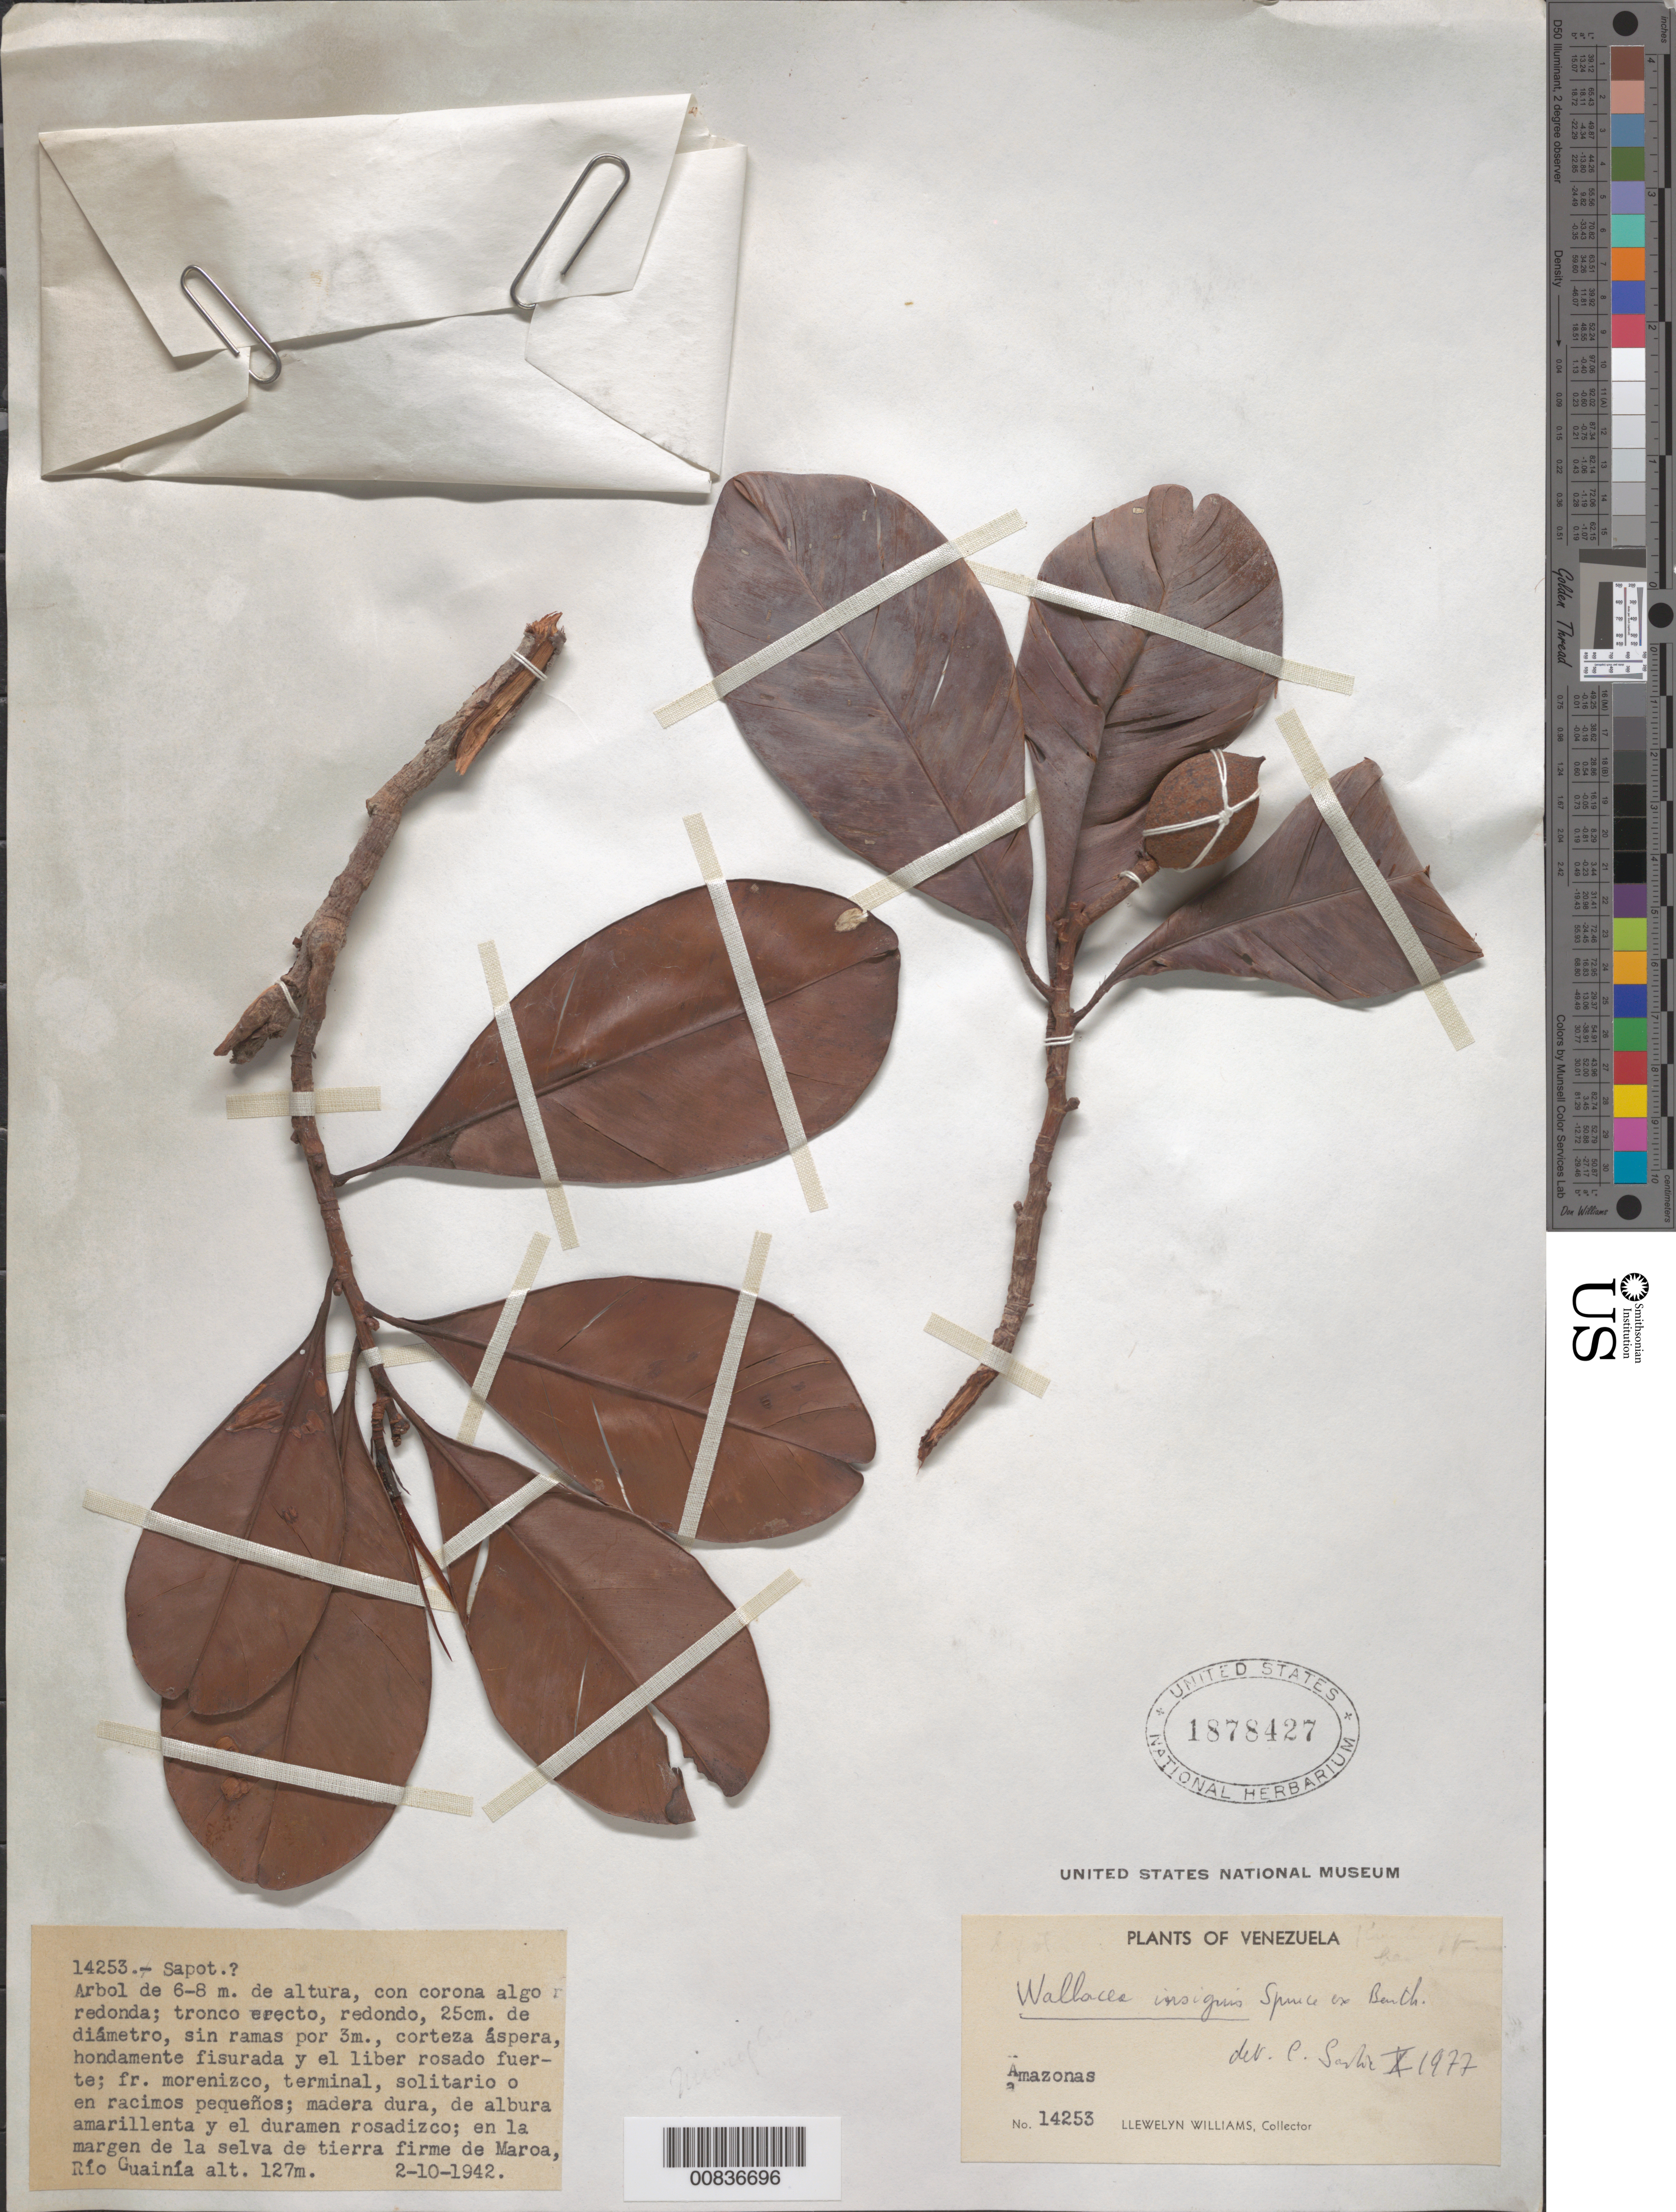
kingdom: Plantae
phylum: Tracheophyta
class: Magnoliopsida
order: Malpighiales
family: Ochnaceae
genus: Wallacea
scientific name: Wallacea insignis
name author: Spruce ex Benth. & Hook. f.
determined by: Sastre, C. H. L.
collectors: Ll. Williams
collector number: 14253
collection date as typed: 10-Feb-42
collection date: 1942-02-10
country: Venezuela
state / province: Amazonas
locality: Maroa, Río Guainía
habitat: Margen de la selva de tierra firme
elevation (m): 127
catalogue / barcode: US 1878427